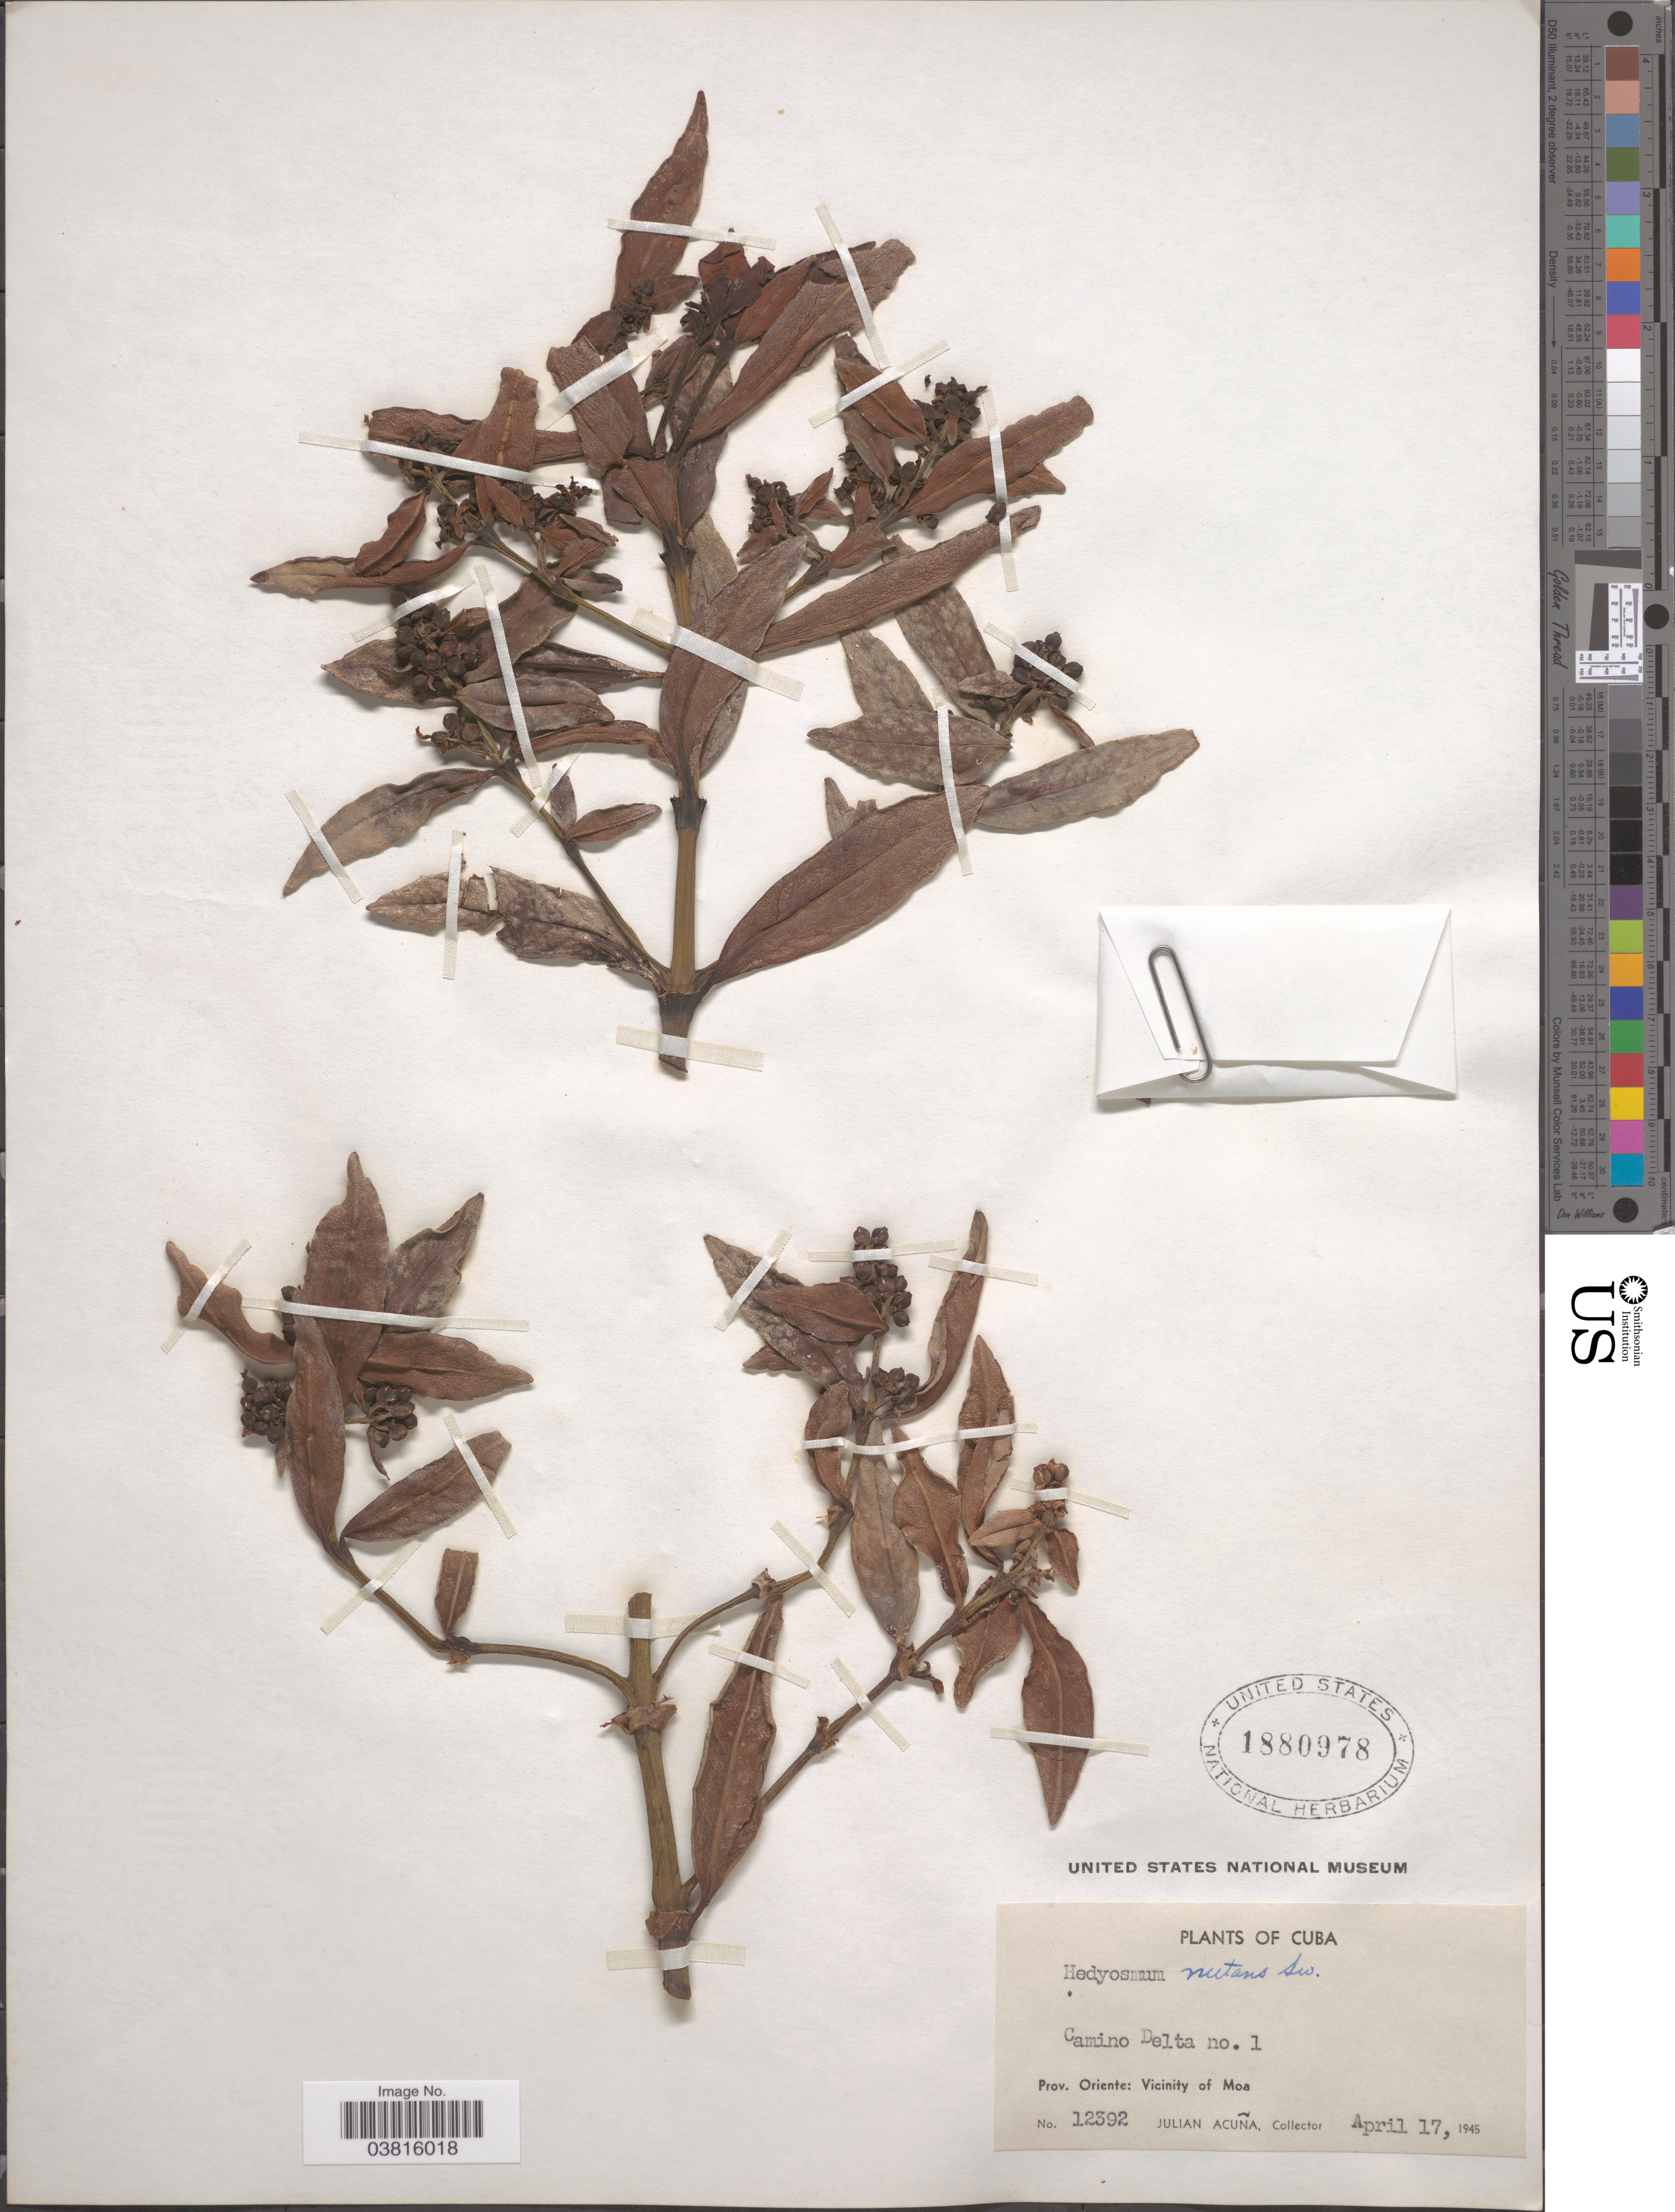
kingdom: Plantae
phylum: Tracheophyta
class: Magnoliopsida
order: Chloranthales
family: Chloranthaceae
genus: Hedyosmum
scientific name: Hedyosmum nutans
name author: Sw.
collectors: J. Acuña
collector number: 12392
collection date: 1945-04-17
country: Cuba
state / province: Oriente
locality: Camino Delta no. 1. Vicinity of Moa.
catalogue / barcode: US 1880978